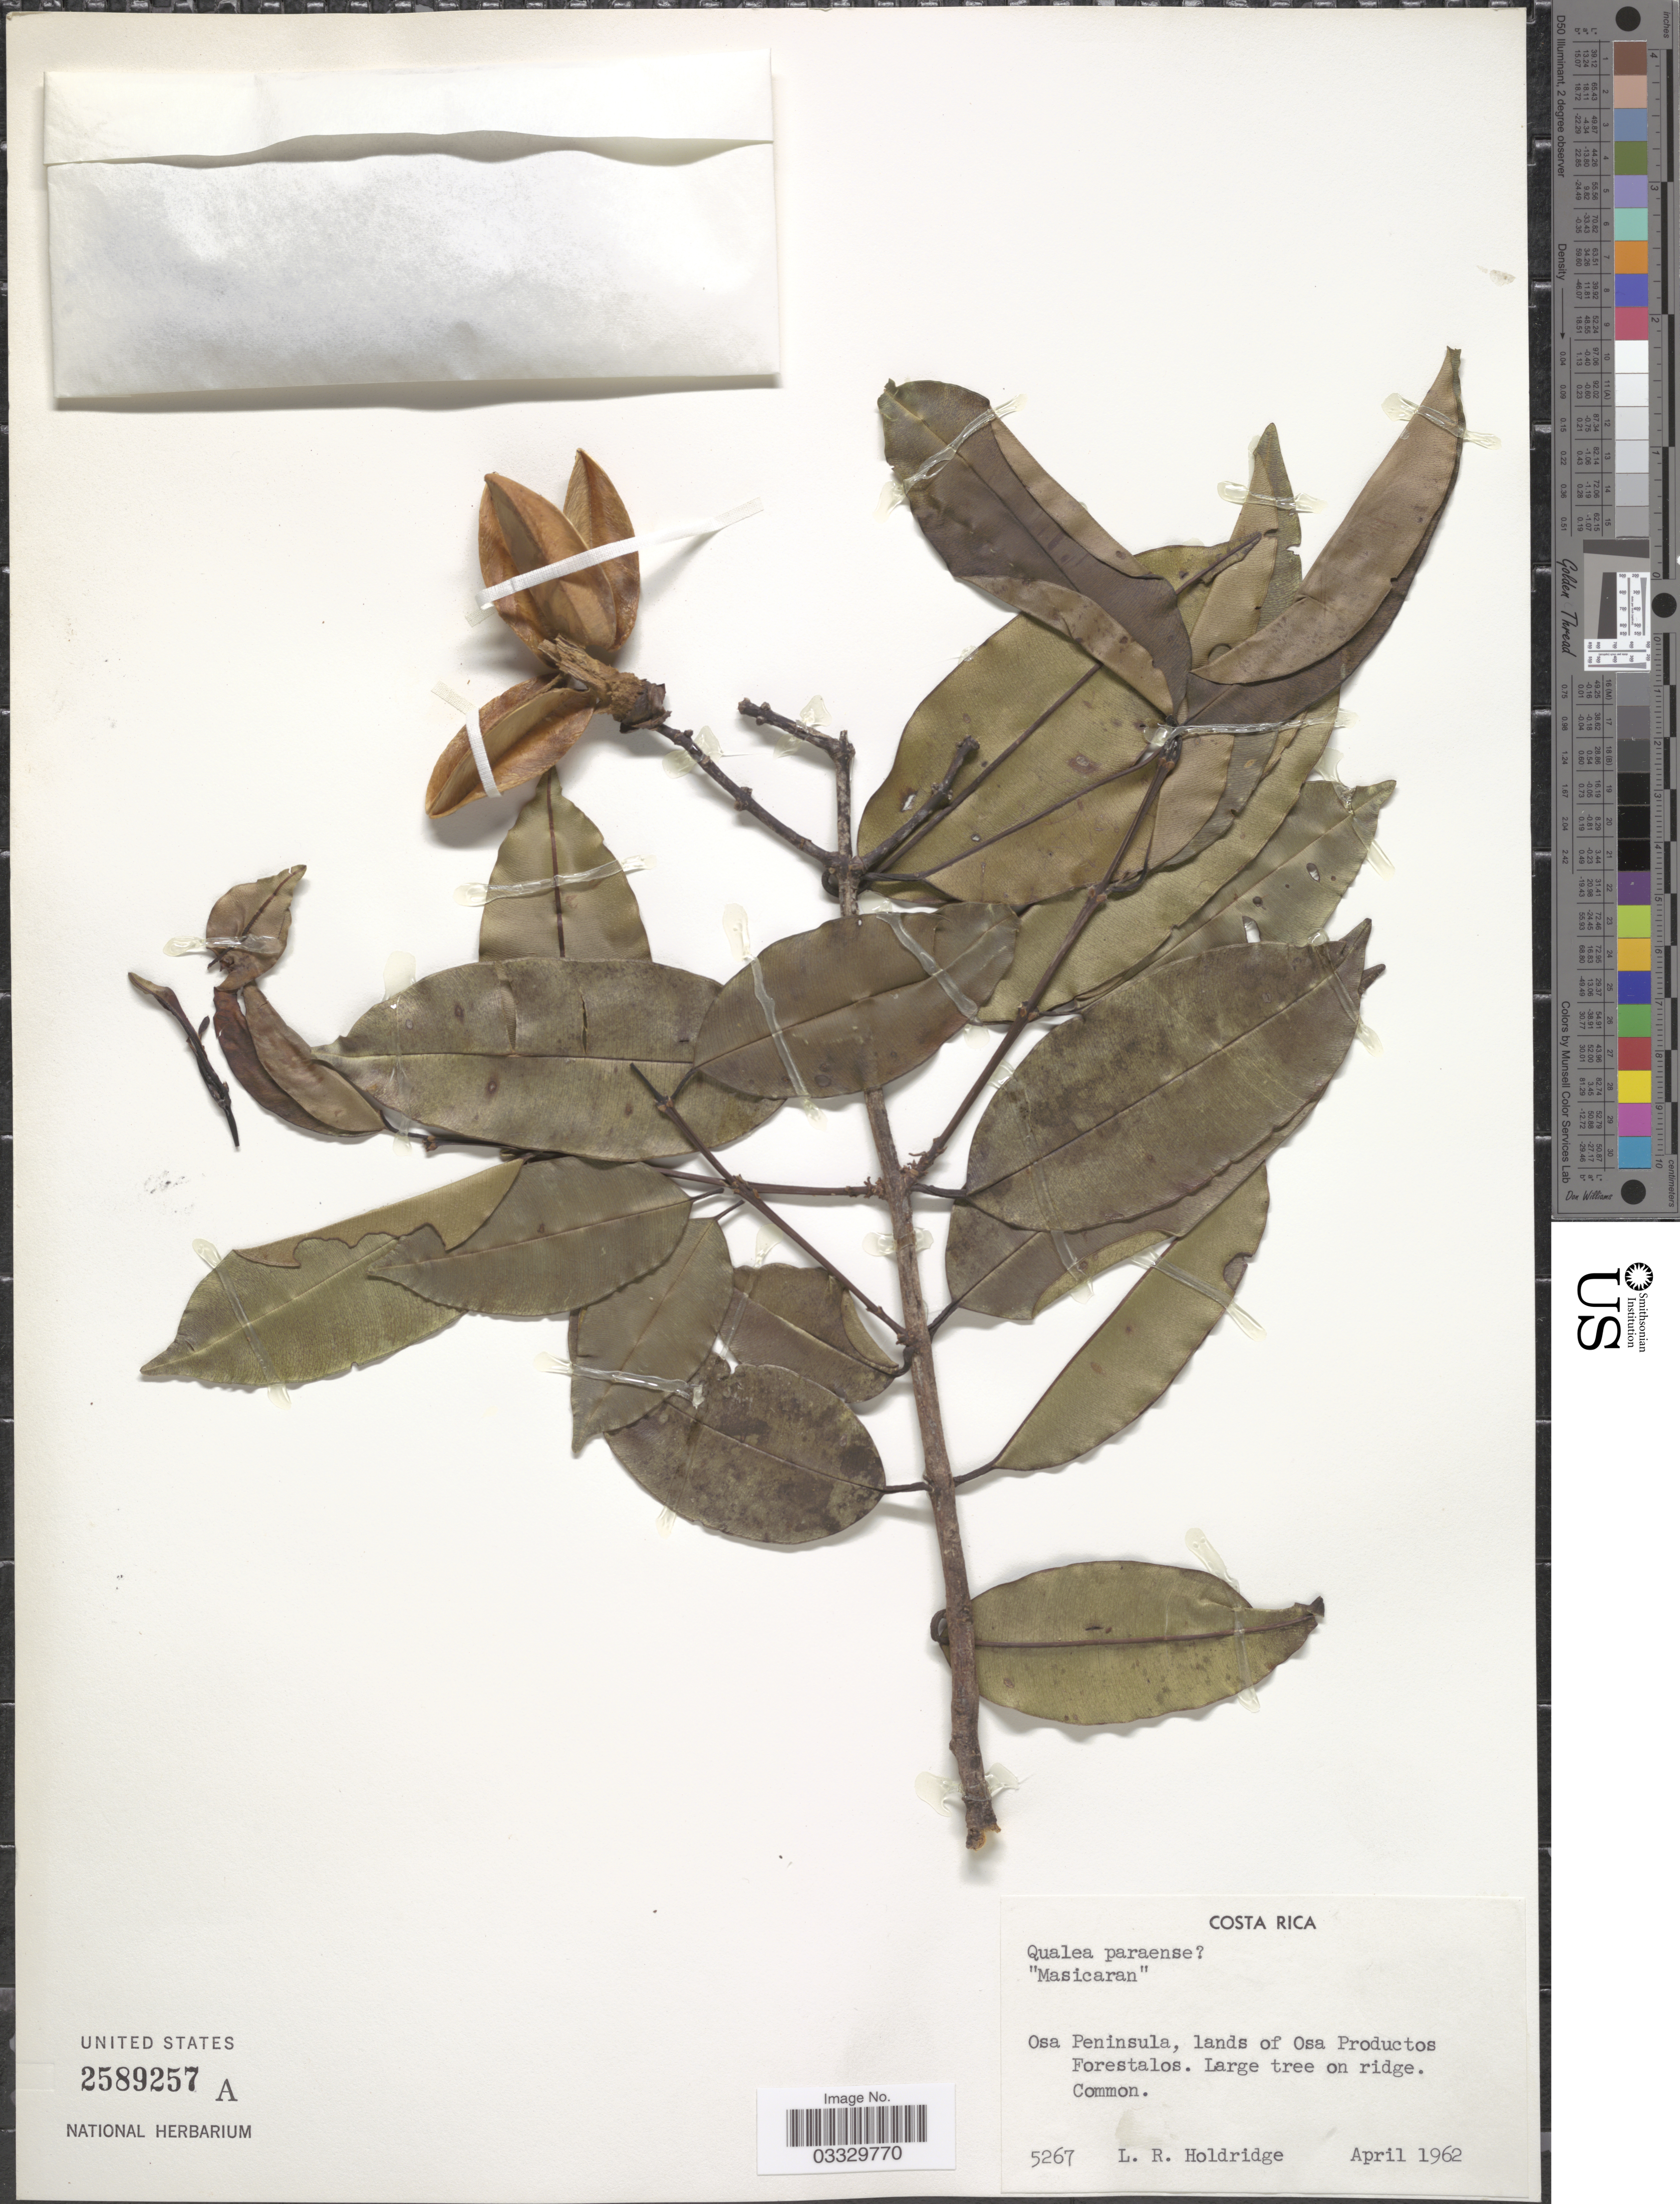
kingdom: Plantae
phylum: Tracheophyta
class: Magnoliopsida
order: Myrtales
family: Vochysiaceae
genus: Qualea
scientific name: Qualea paraensis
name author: Ducke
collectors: L. Holdridge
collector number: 5267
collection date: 1962-04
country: Costa Rica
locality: Osa Peninsula, lands of Osa Productos Forestalos.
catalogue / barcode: US 2589257A